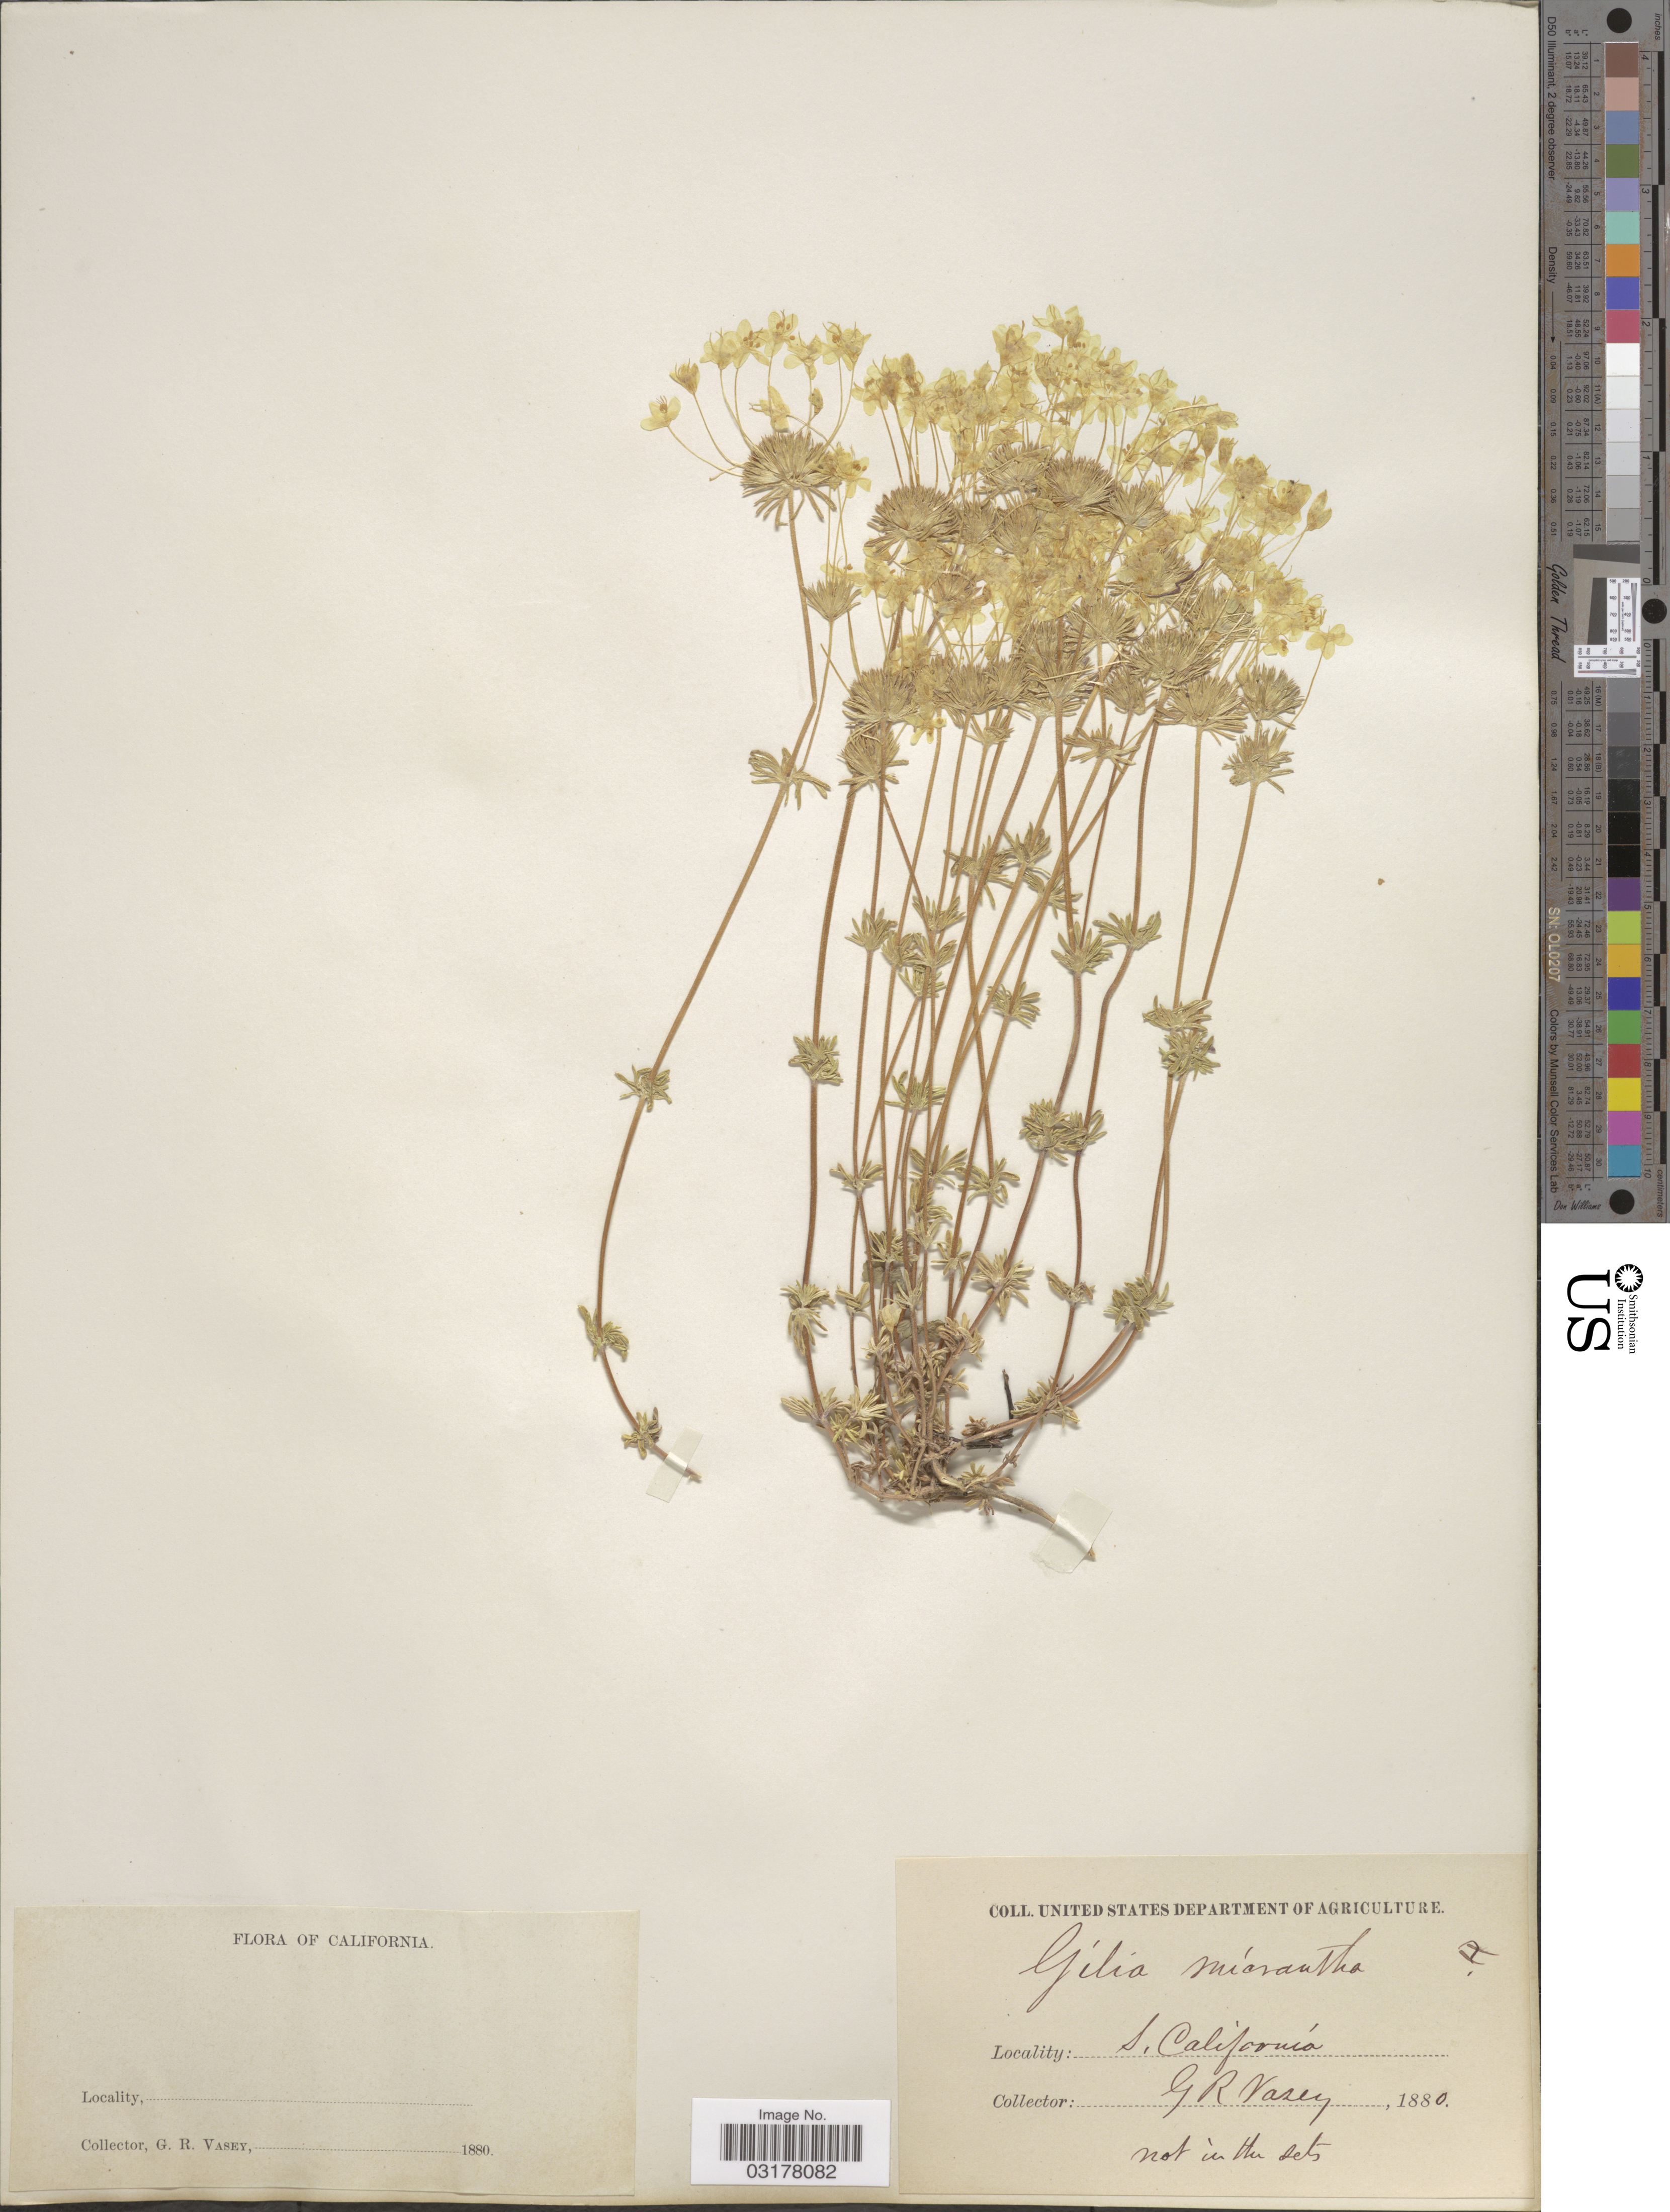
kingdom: Plantae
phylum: Tracheophyta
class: Magnoliopsida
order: Ericales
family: Polemoniaceae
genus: Leptosiphon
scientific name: Leptosiphon parviflorus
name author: Benth.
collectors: G. R. Vasey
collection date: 1880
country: United States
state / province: California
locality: S. California.